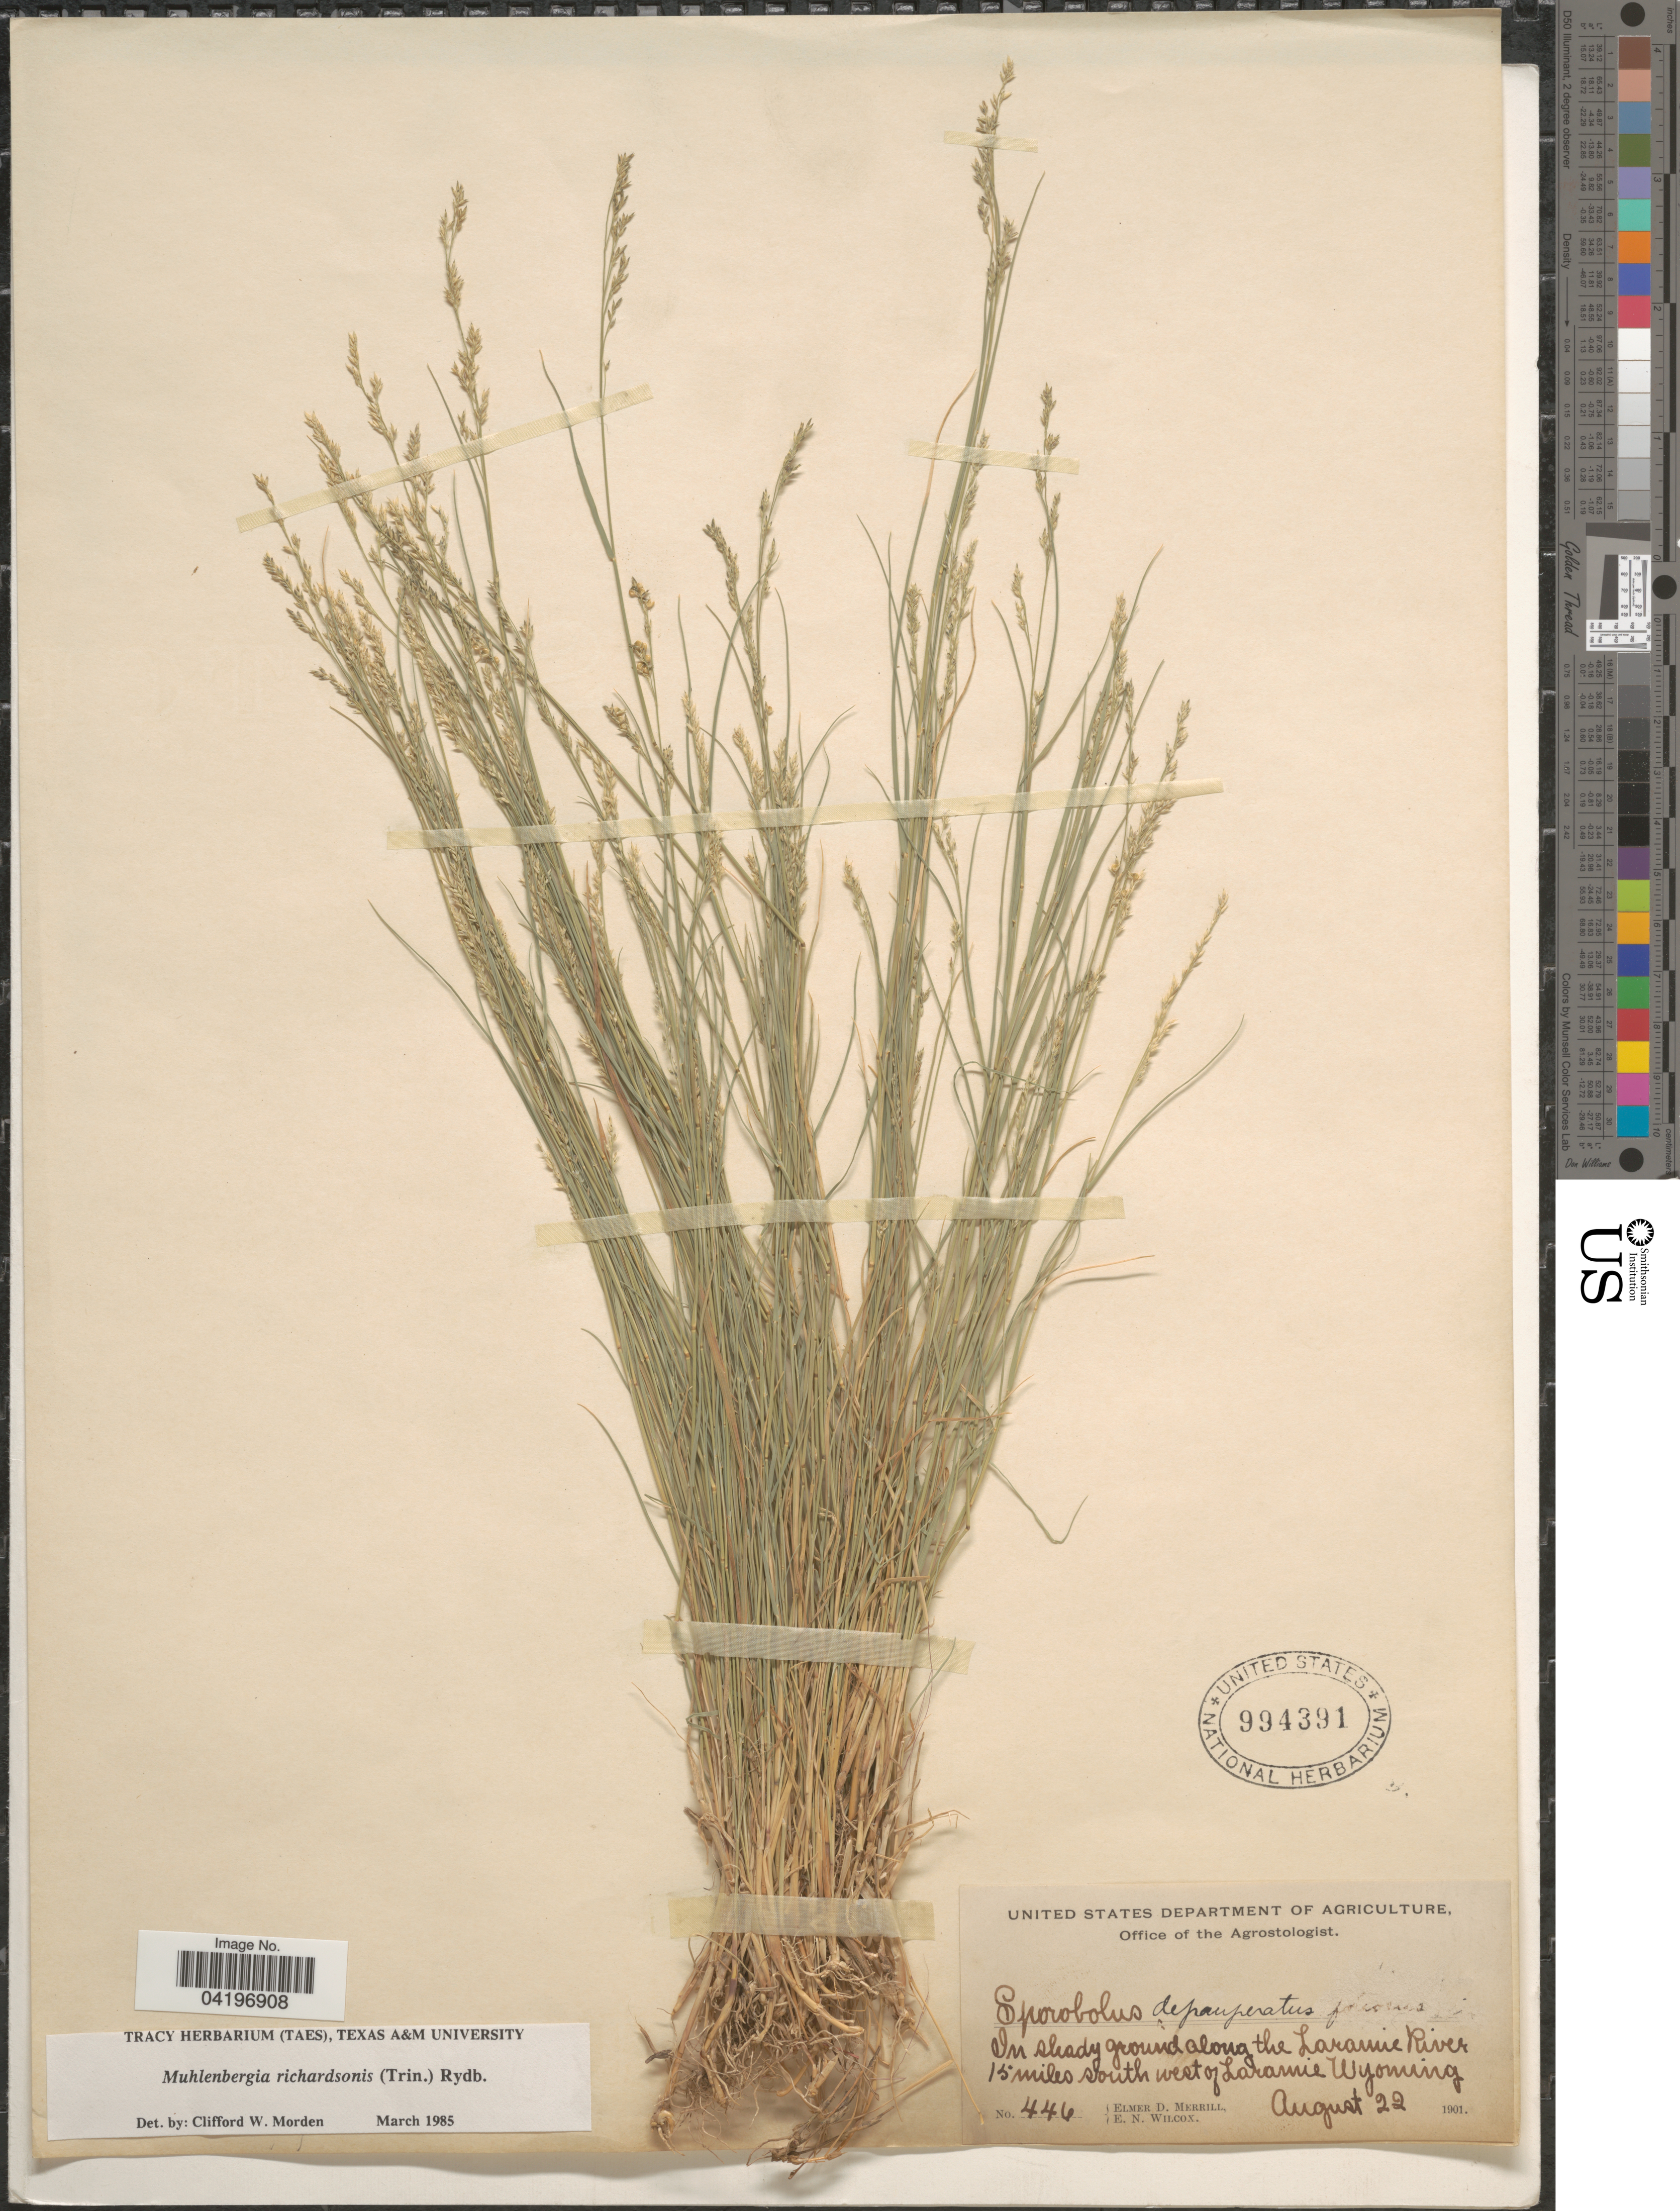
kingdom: Plantae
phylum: Tracheophyta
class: Liliopsida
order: Poales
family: Poaceae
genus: Muhlenbergia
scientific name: Muhlenbergia richardsonis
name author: (Trin.) Rydb.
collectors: E. D. Merrill & E. Wilcox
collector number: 446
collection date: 1901-08-22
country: United States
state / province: Wyoming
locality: In shady ground along the Laramie River 15 miles south west of Laramie.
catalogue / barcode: US 994391